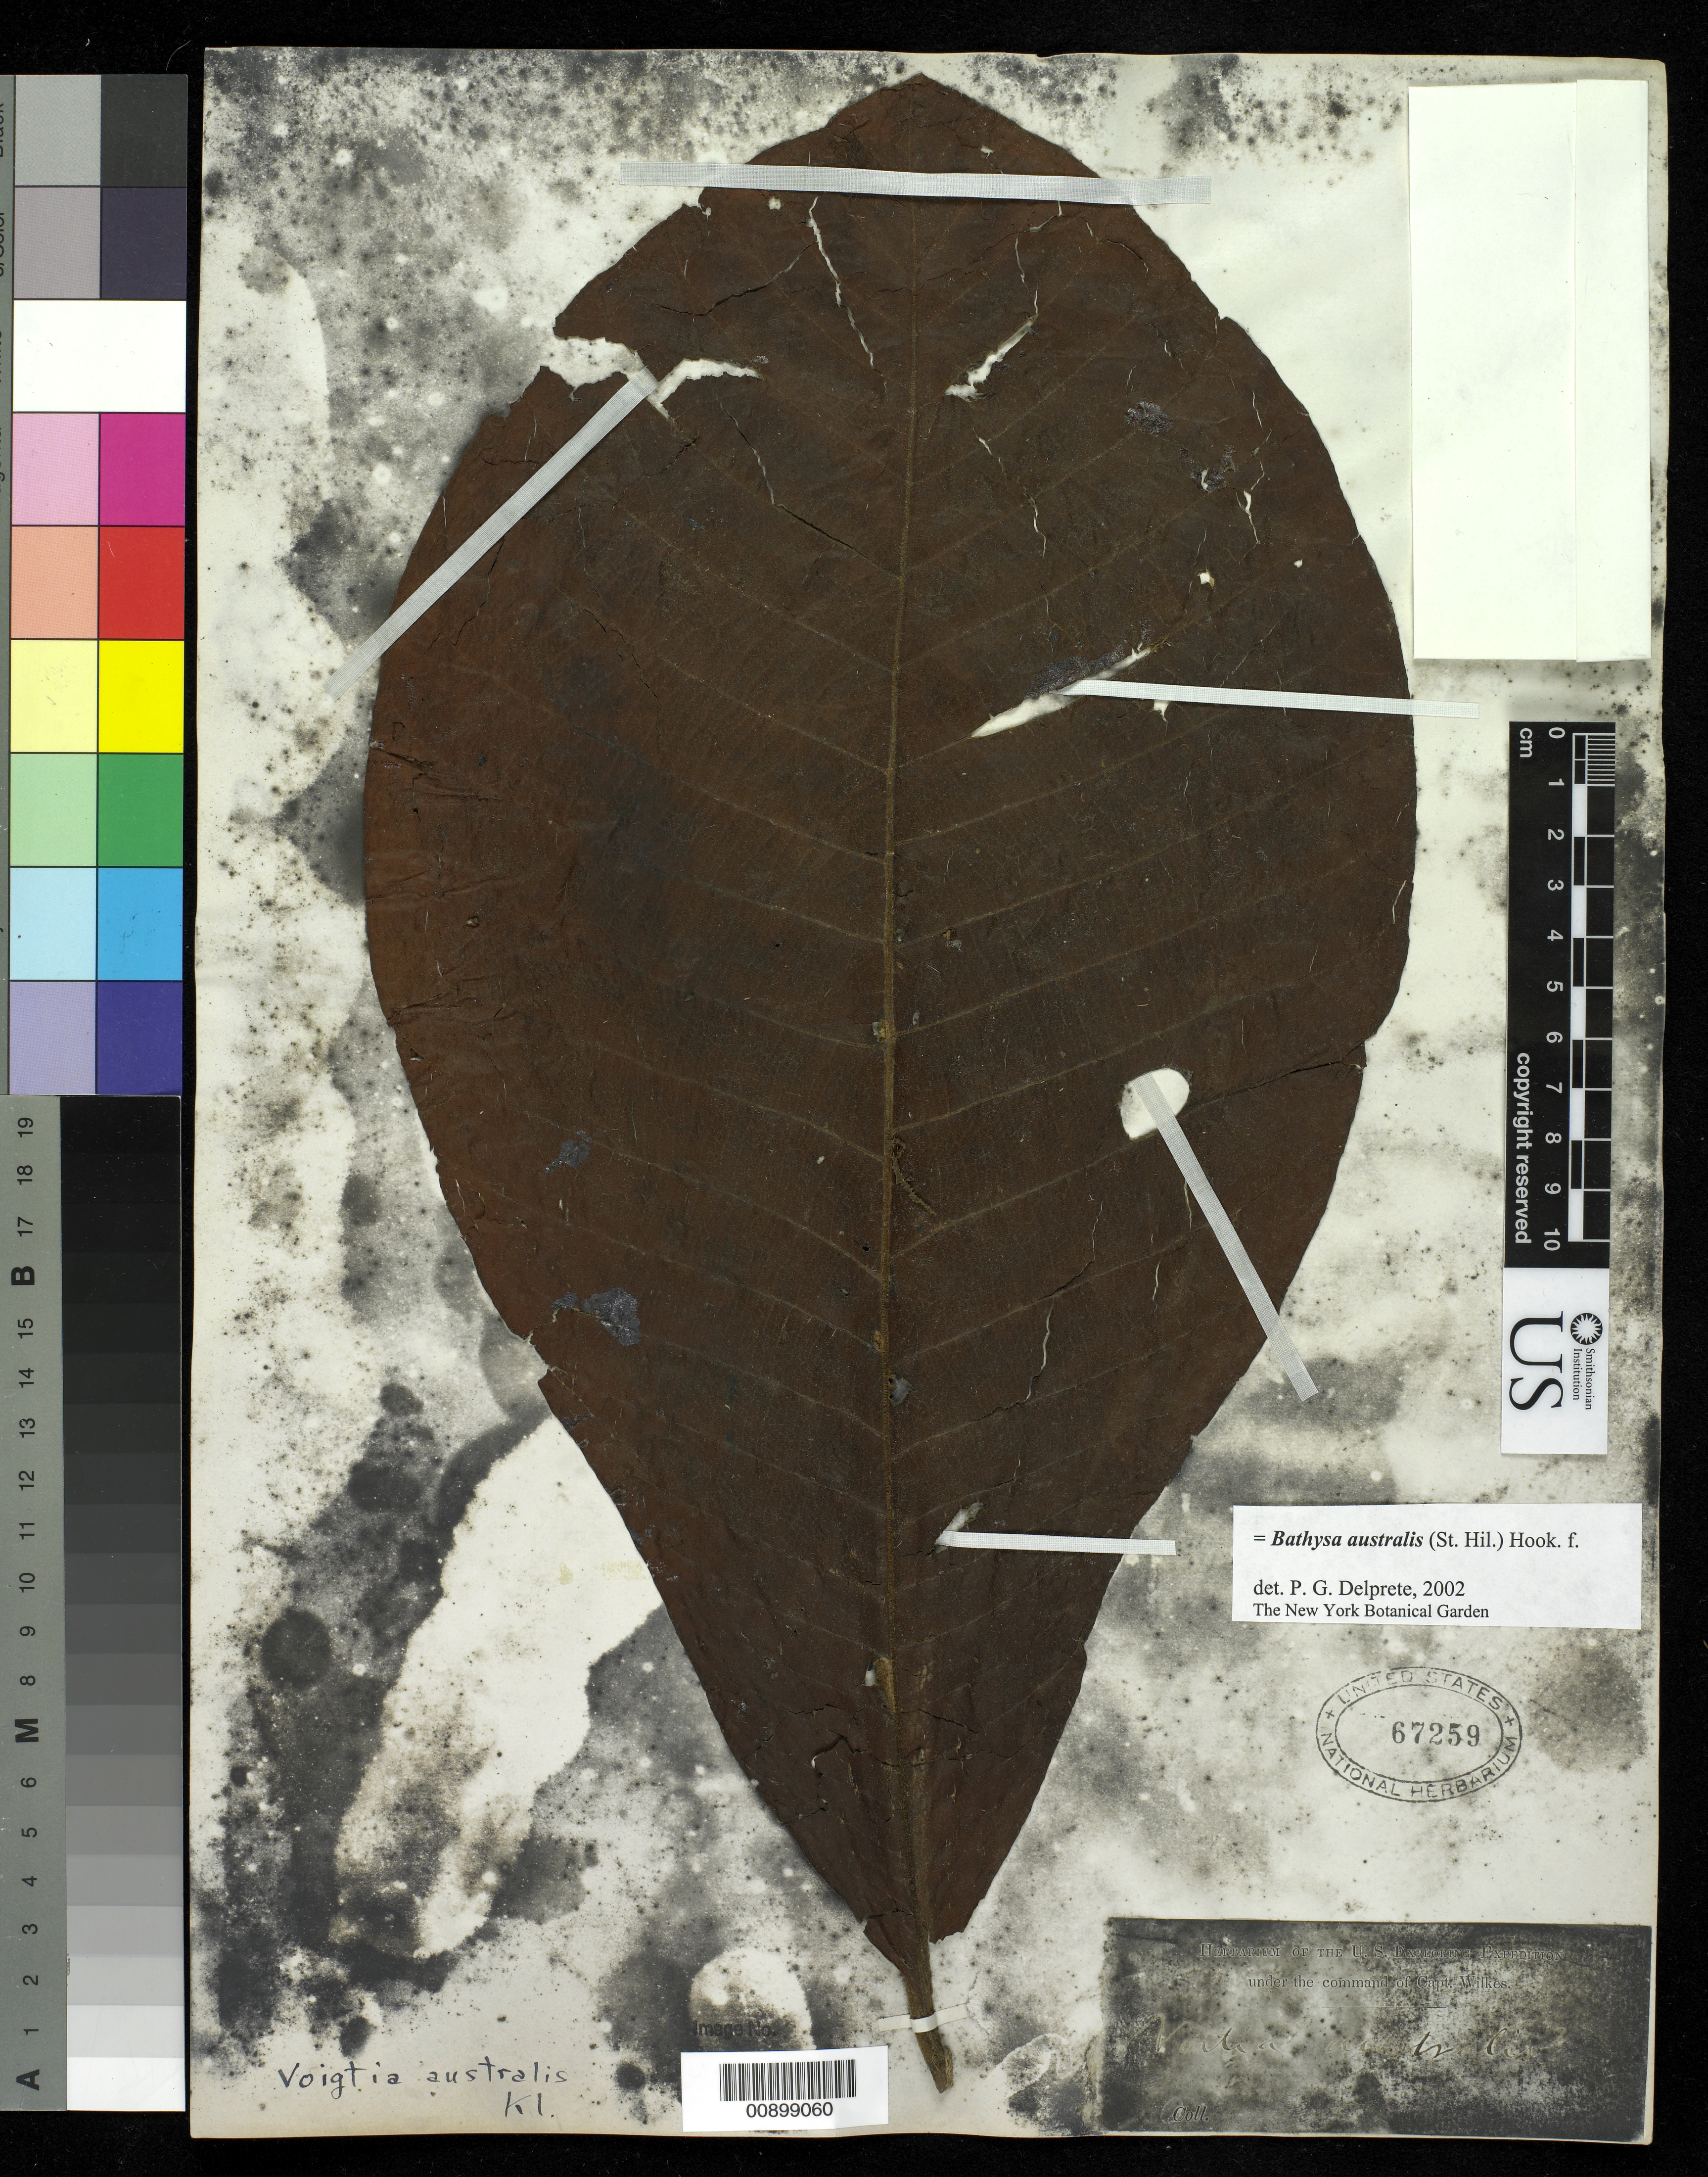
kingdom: Plantae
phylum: Tracheophyta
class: Magnoliopsida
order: Gentianales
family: Rubiaceae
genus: Bathysa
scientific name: Bathysa australis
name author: (A. St.-Hil.) K. Schum.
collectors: Wilkes Explor. Exped.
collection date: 1838/1842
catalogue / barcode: US 67259